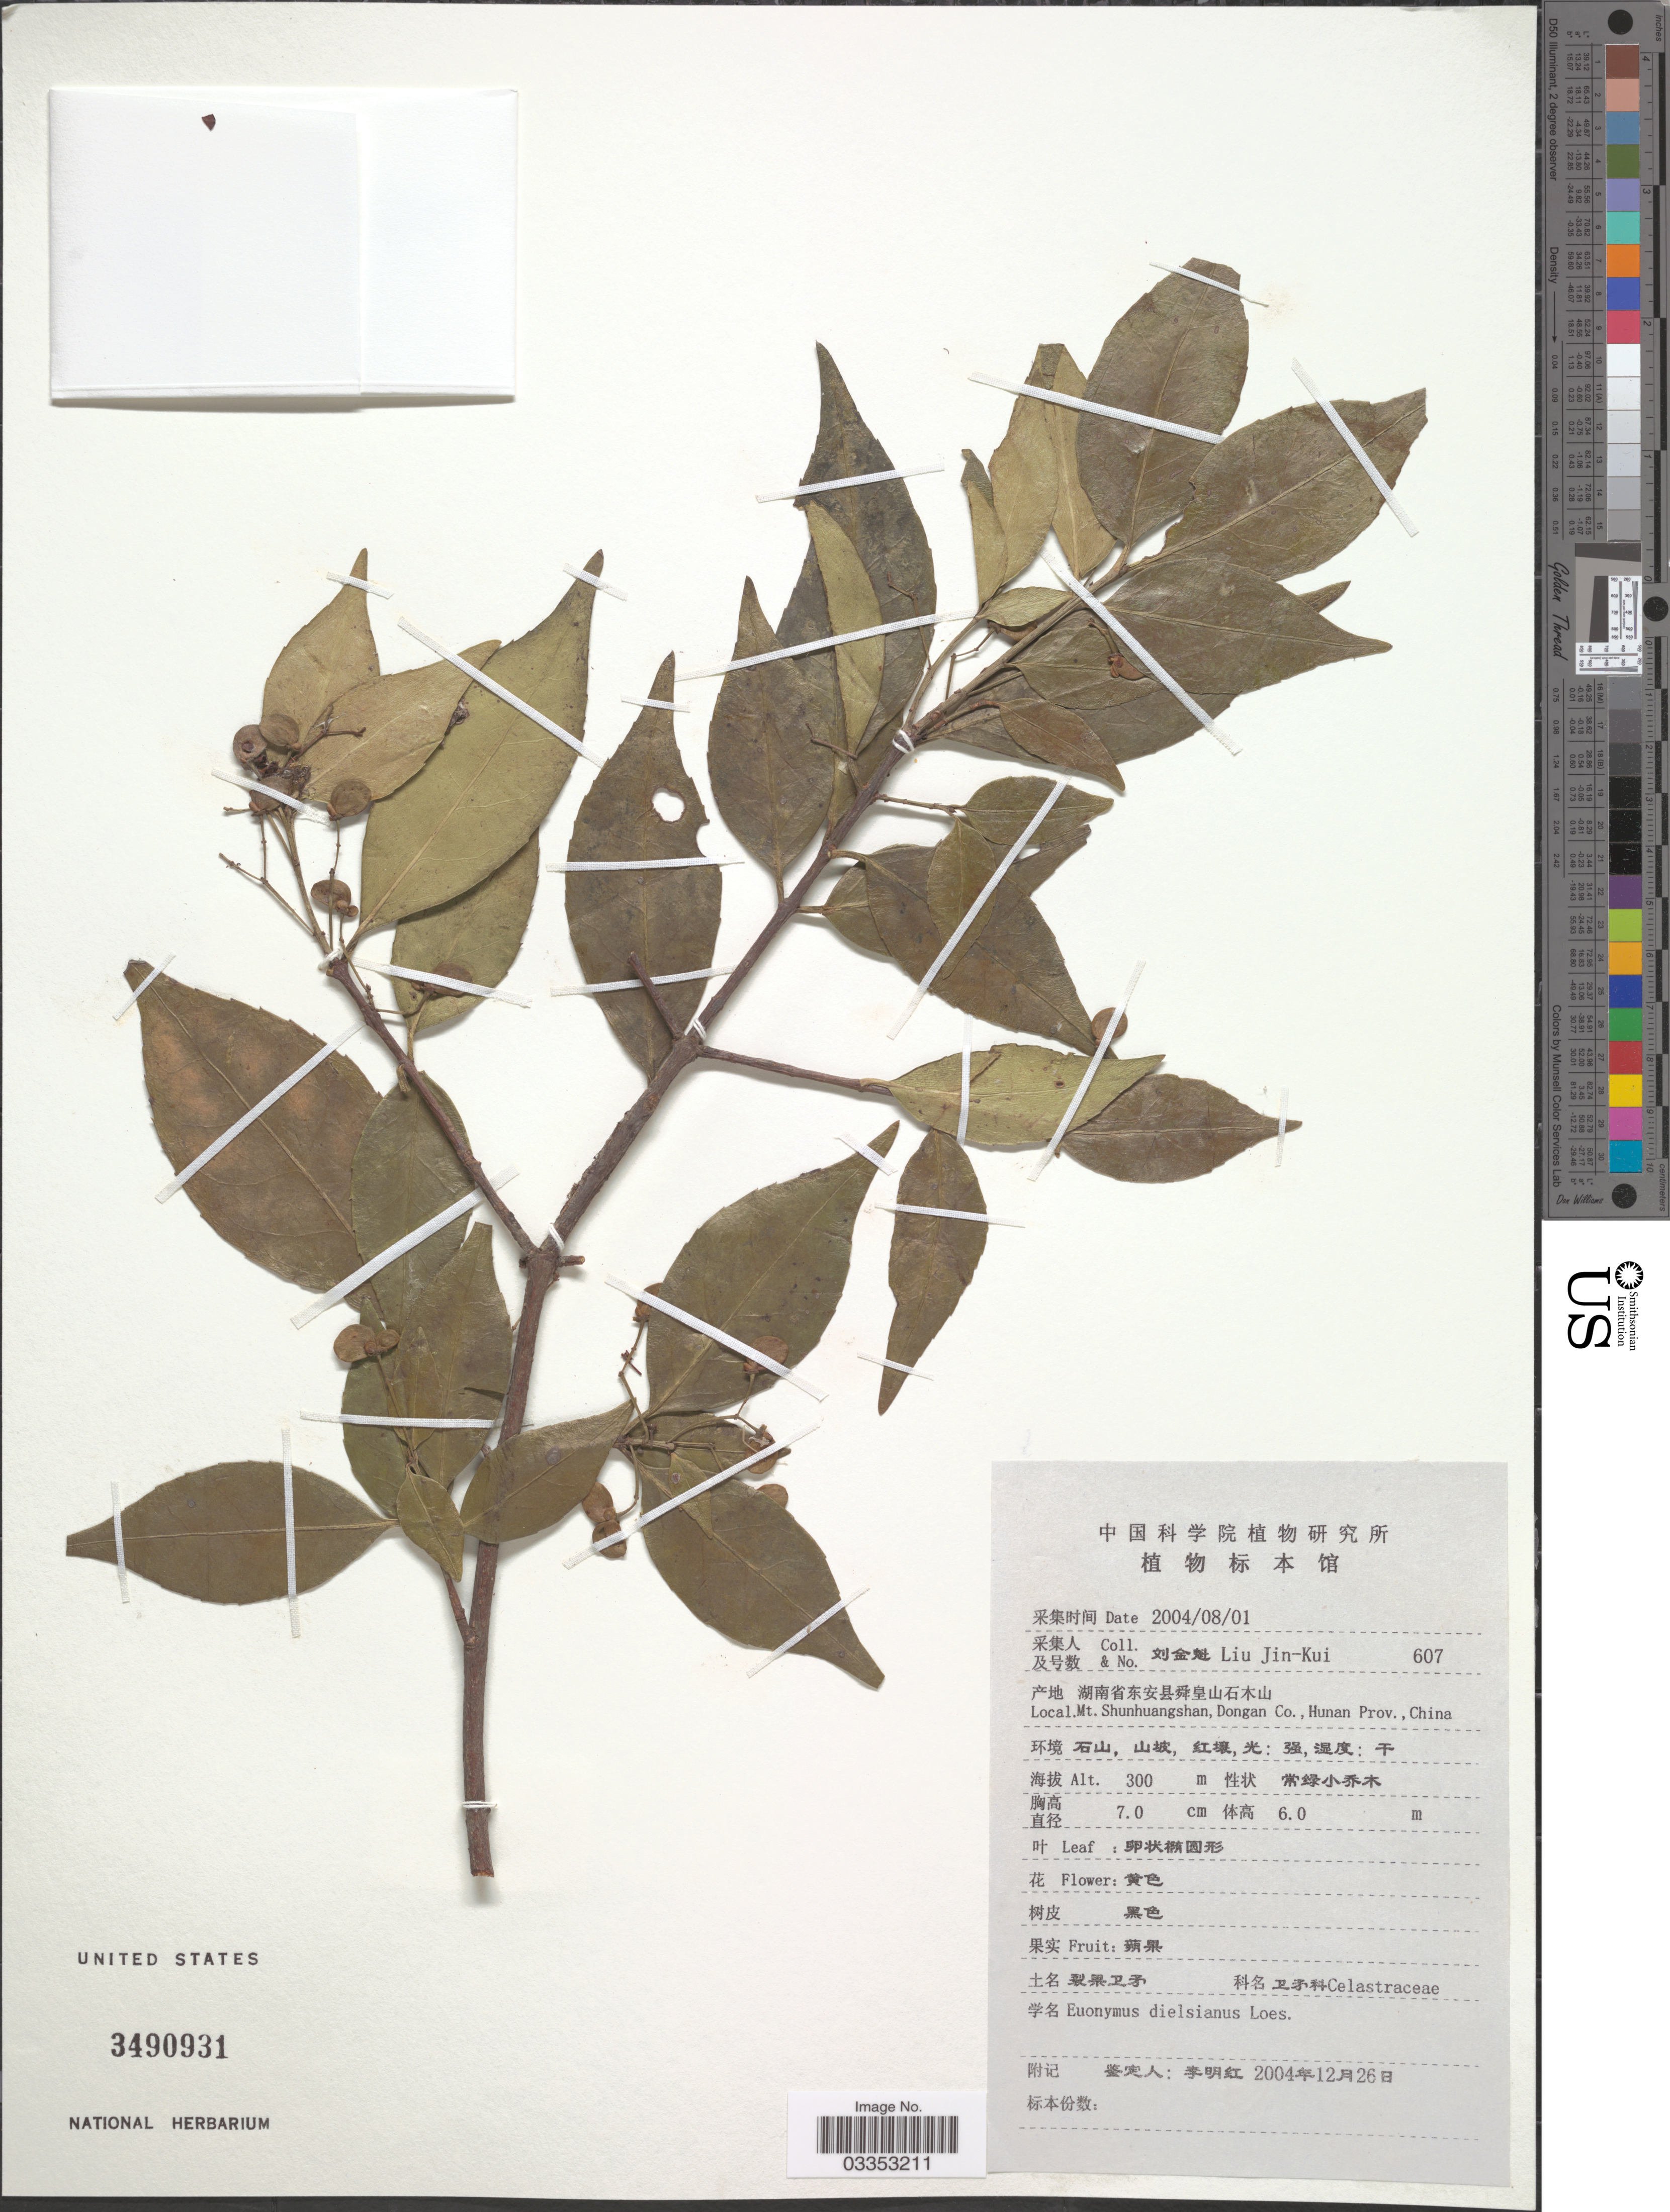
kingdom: Plantae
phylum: Tracheophyta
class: Magnoliopsida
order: Celastrales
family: Celastraceae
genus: Euonymus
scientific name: Euonymus dielsiana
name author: Loes. in Diels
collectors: Liu Jin-Kui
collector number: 607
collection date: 2004-08-01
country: China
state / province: Hunan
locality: Mt. Shunhuangshan, Dongan Co.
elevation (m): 300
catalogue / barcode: US 3490931